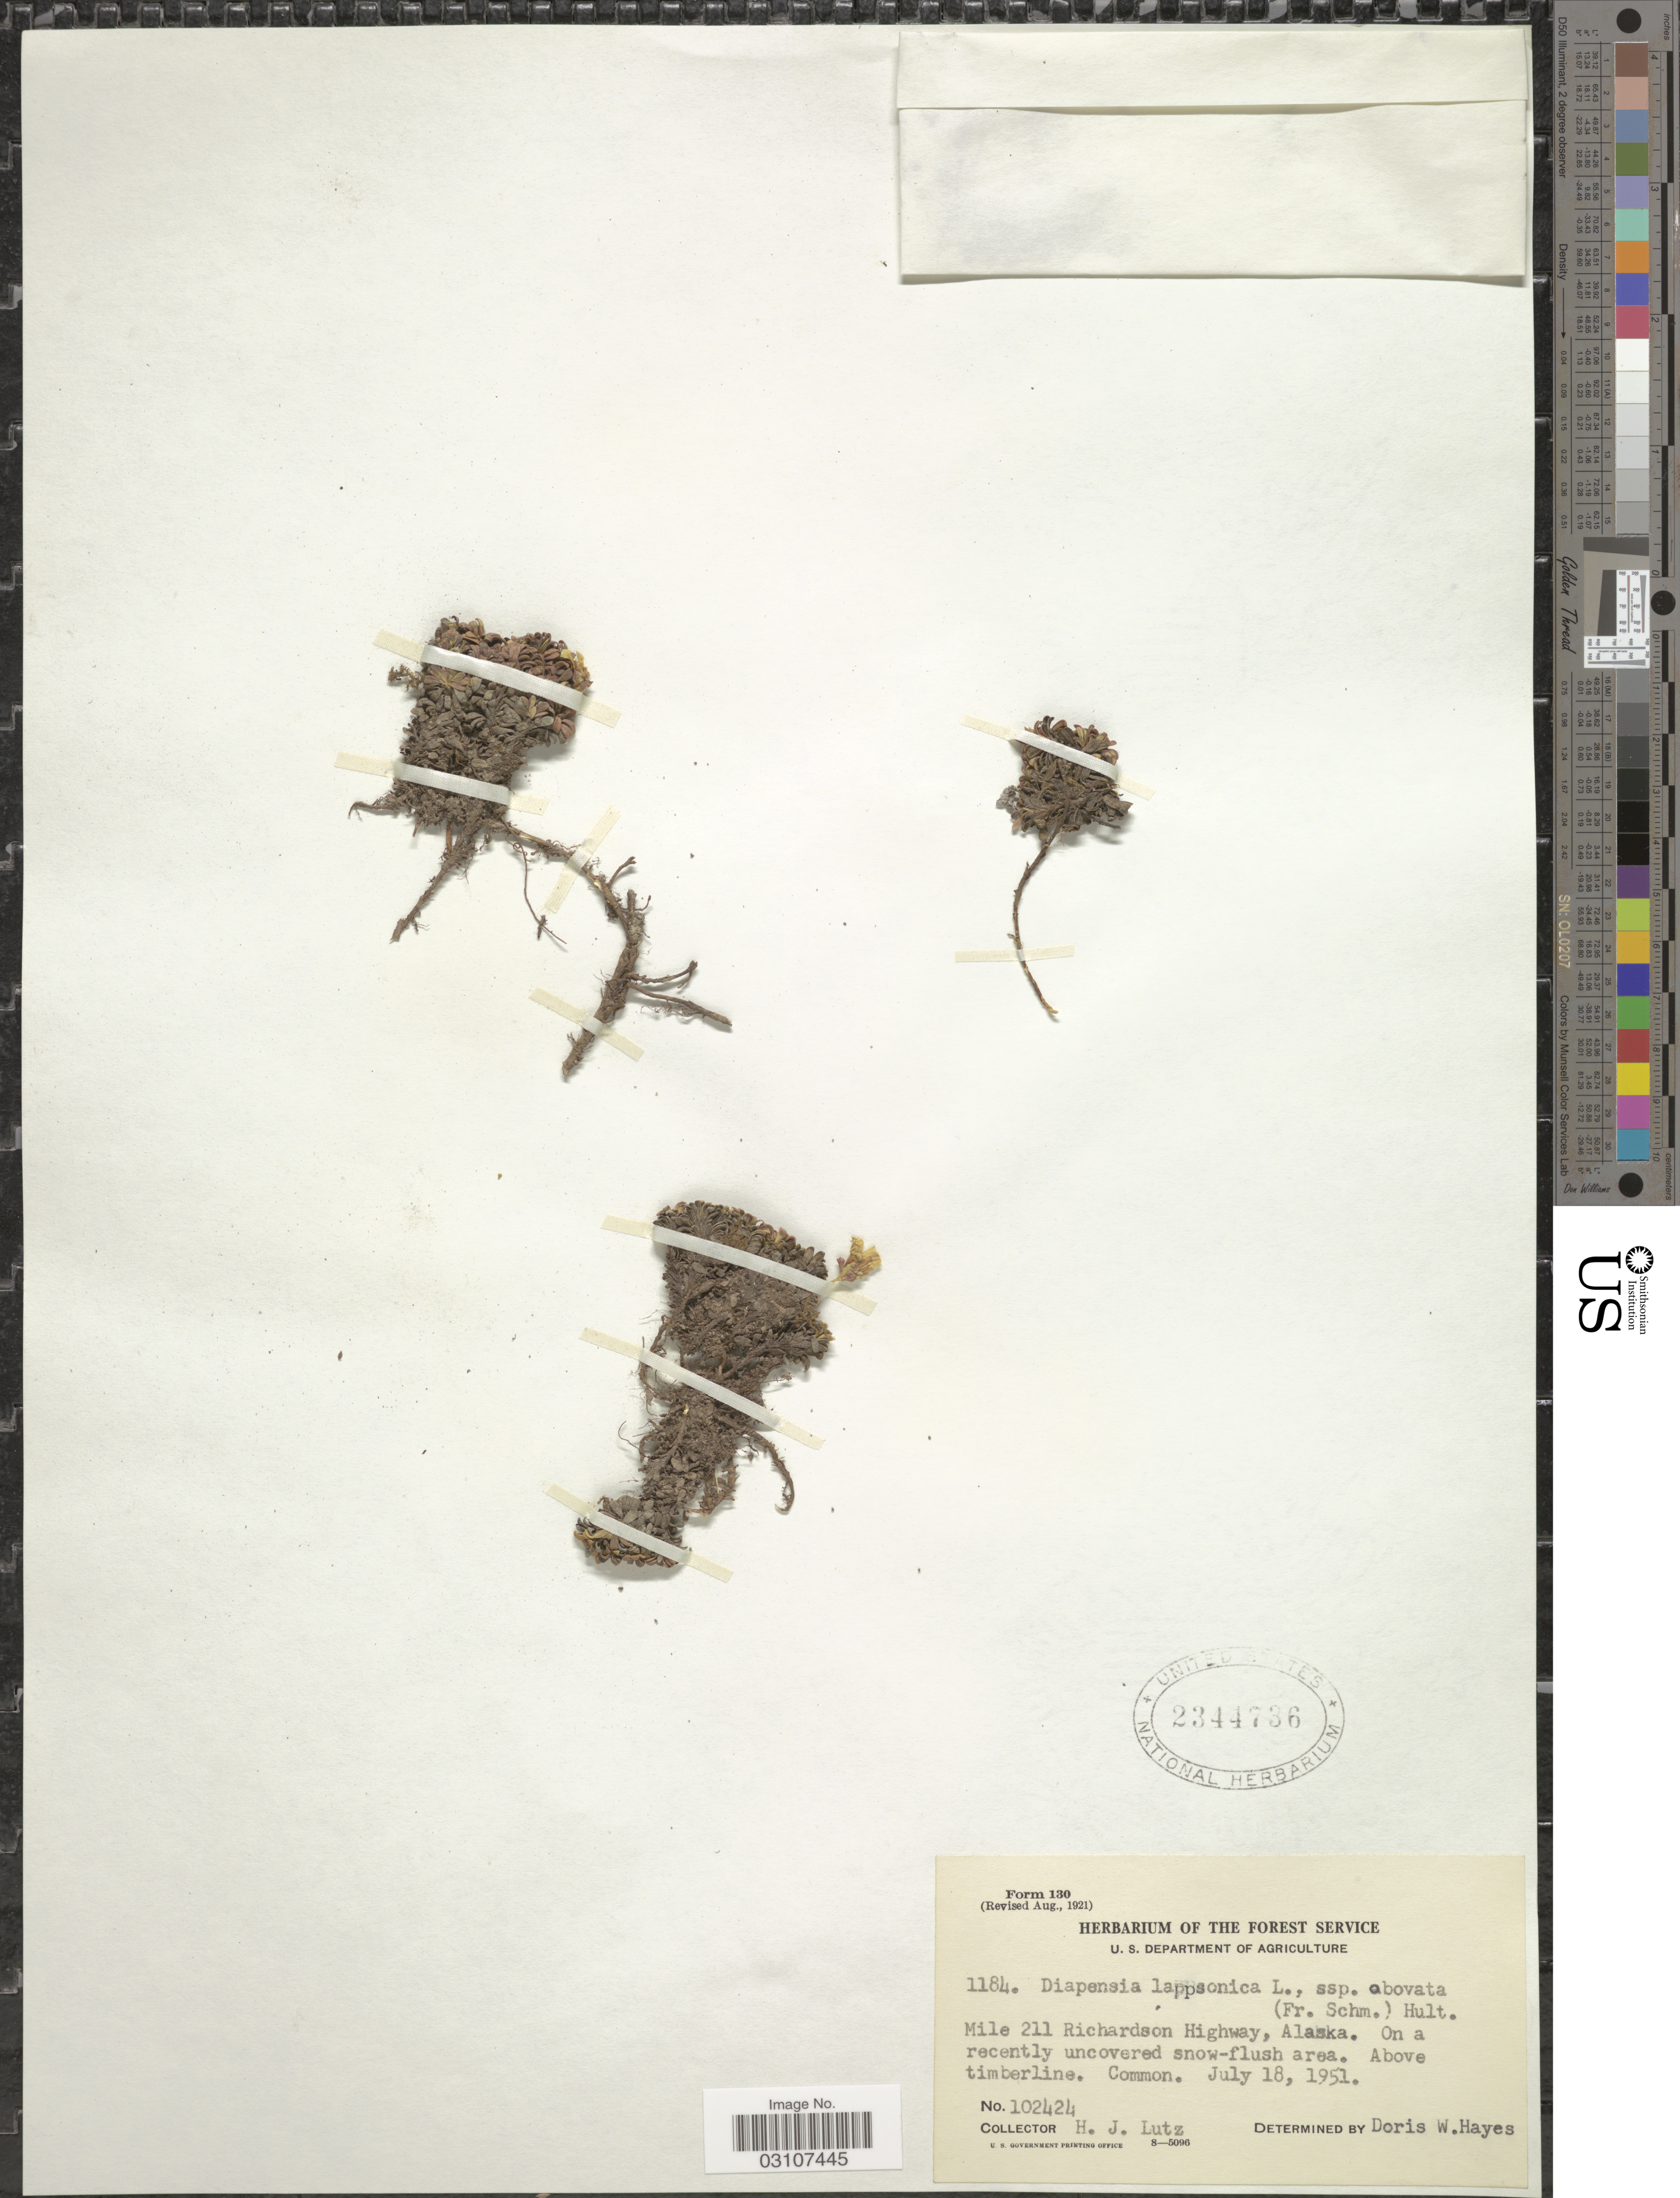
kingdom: Plantae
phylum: Tracheophyta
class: Magnoliopsida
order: Ericales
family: Diapensiaceae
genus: Diapensia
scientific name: Diapensia lapponica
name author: L.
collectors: H. J. Lutz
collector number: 102424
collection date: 1951-07-18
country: United States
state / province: Alaska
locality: Mile 211 Richardson Highway.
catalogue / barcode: US 2344736